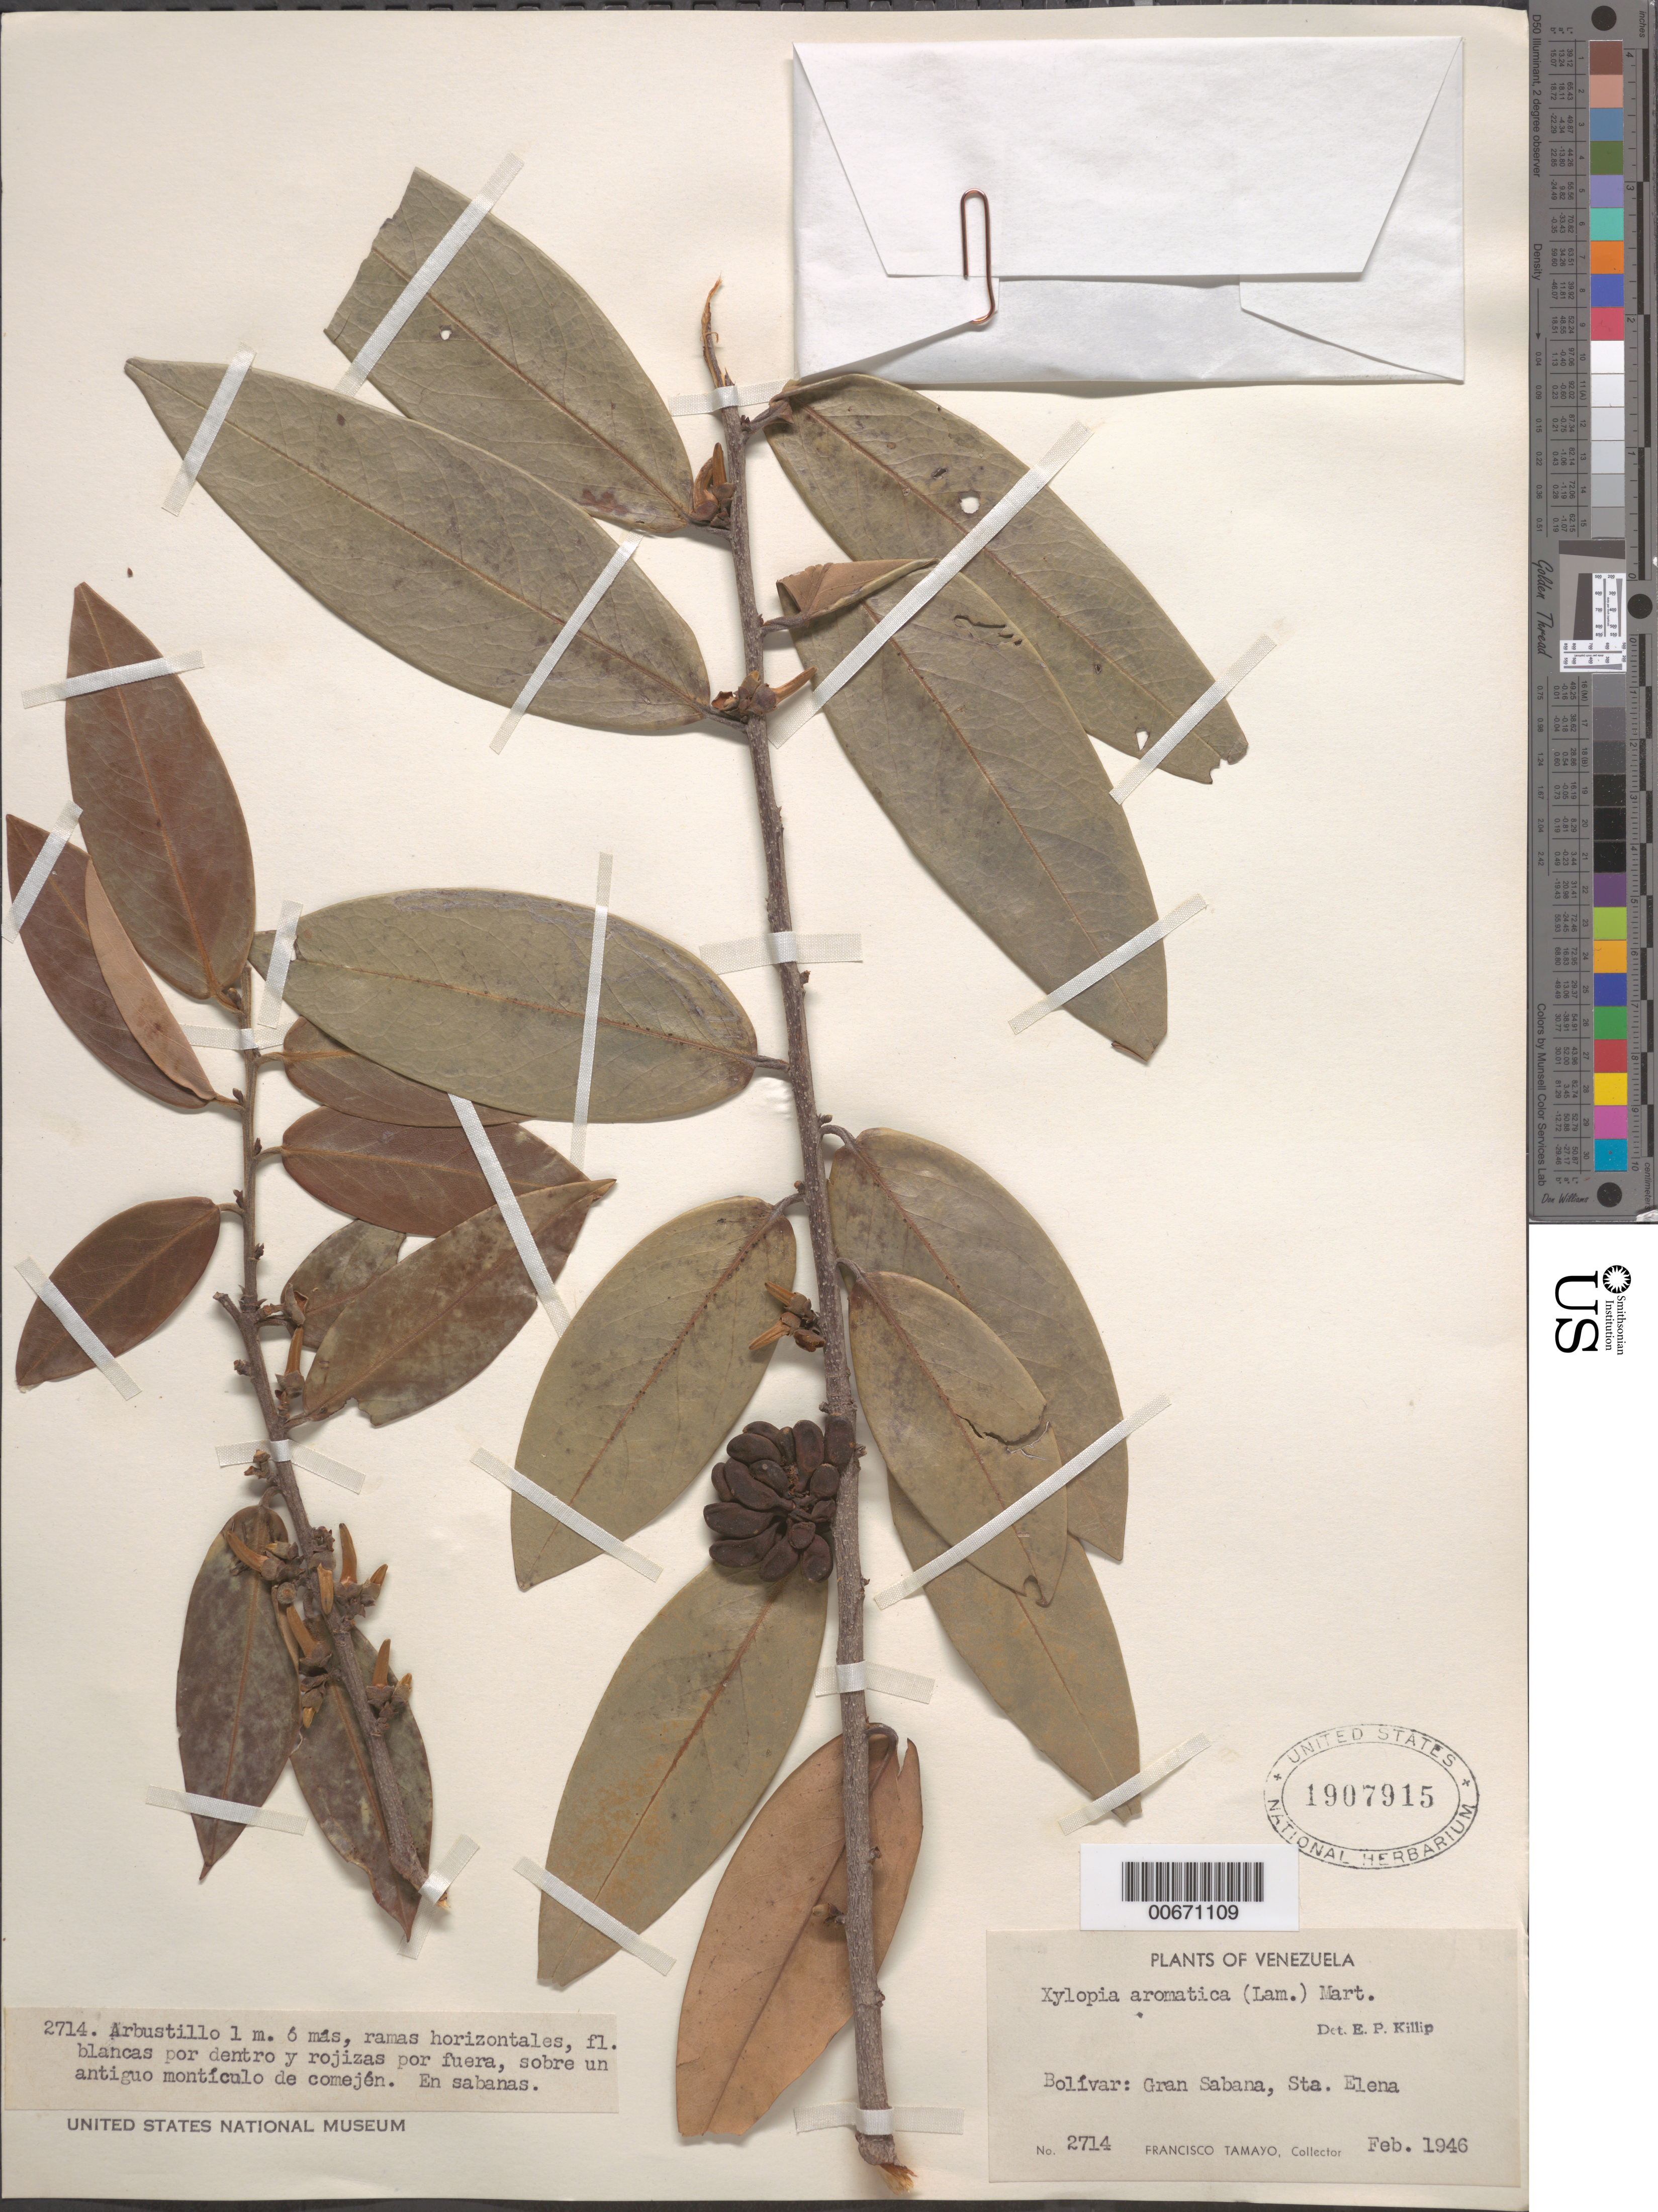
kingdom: Plantae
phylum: Tracheophyta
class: Magnoliopsida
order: Magnoliales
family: Annonaceae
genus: Xylopia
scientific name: Xylopia aromatica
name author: (Lam.) Mart.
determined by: Killip, Ellsworth P.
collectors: F. Tamayo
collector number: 2714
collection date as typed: Feb-46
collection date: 1946-02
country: Venezuela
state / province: Bolívar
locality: Gran Sabana, Sta. Elena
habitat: Savanna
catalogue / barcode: US 1907915